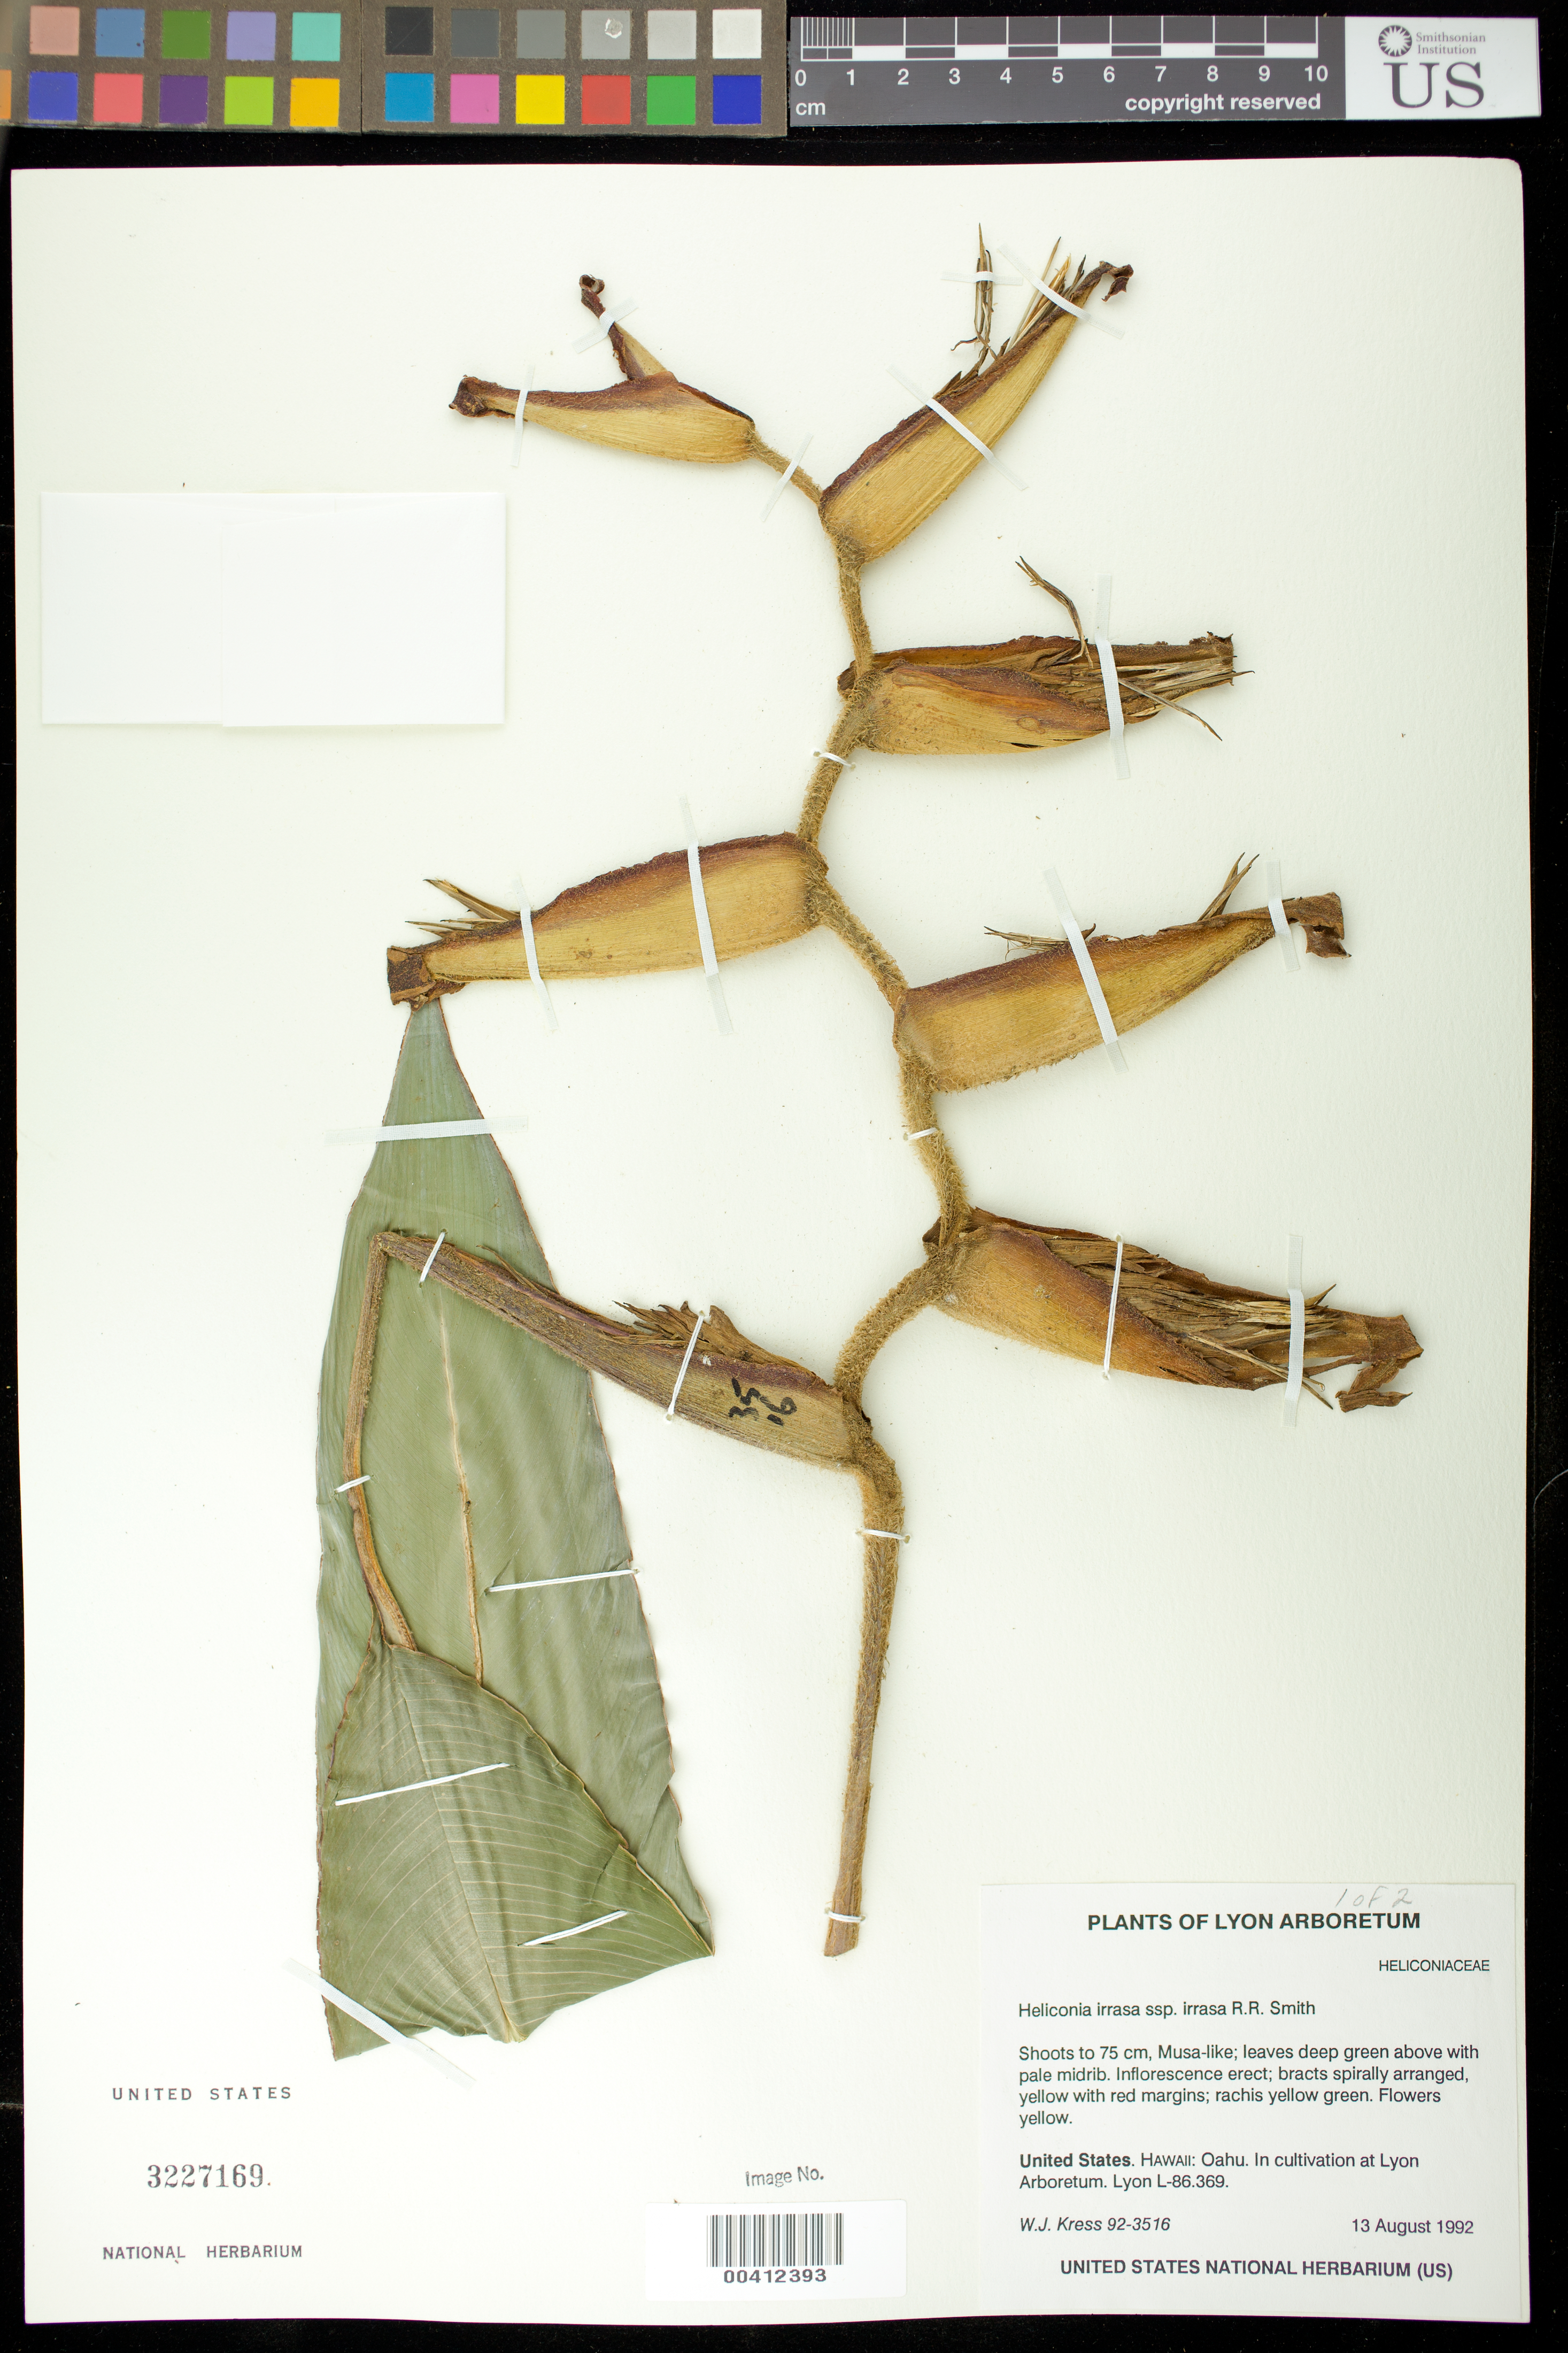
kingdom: Plantae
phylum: Tracheophyta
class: Liliopsida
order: Zingiberales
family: Heliconiaceae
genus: Heliconia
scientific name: Heliconia irrasa subsp. irrasa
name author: Lane ex R.R. Sm.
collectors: W. J. Kress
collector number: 92-3516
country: United States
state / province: Hawaii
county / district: Honolulu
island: Oahu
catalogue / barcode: US 3227169